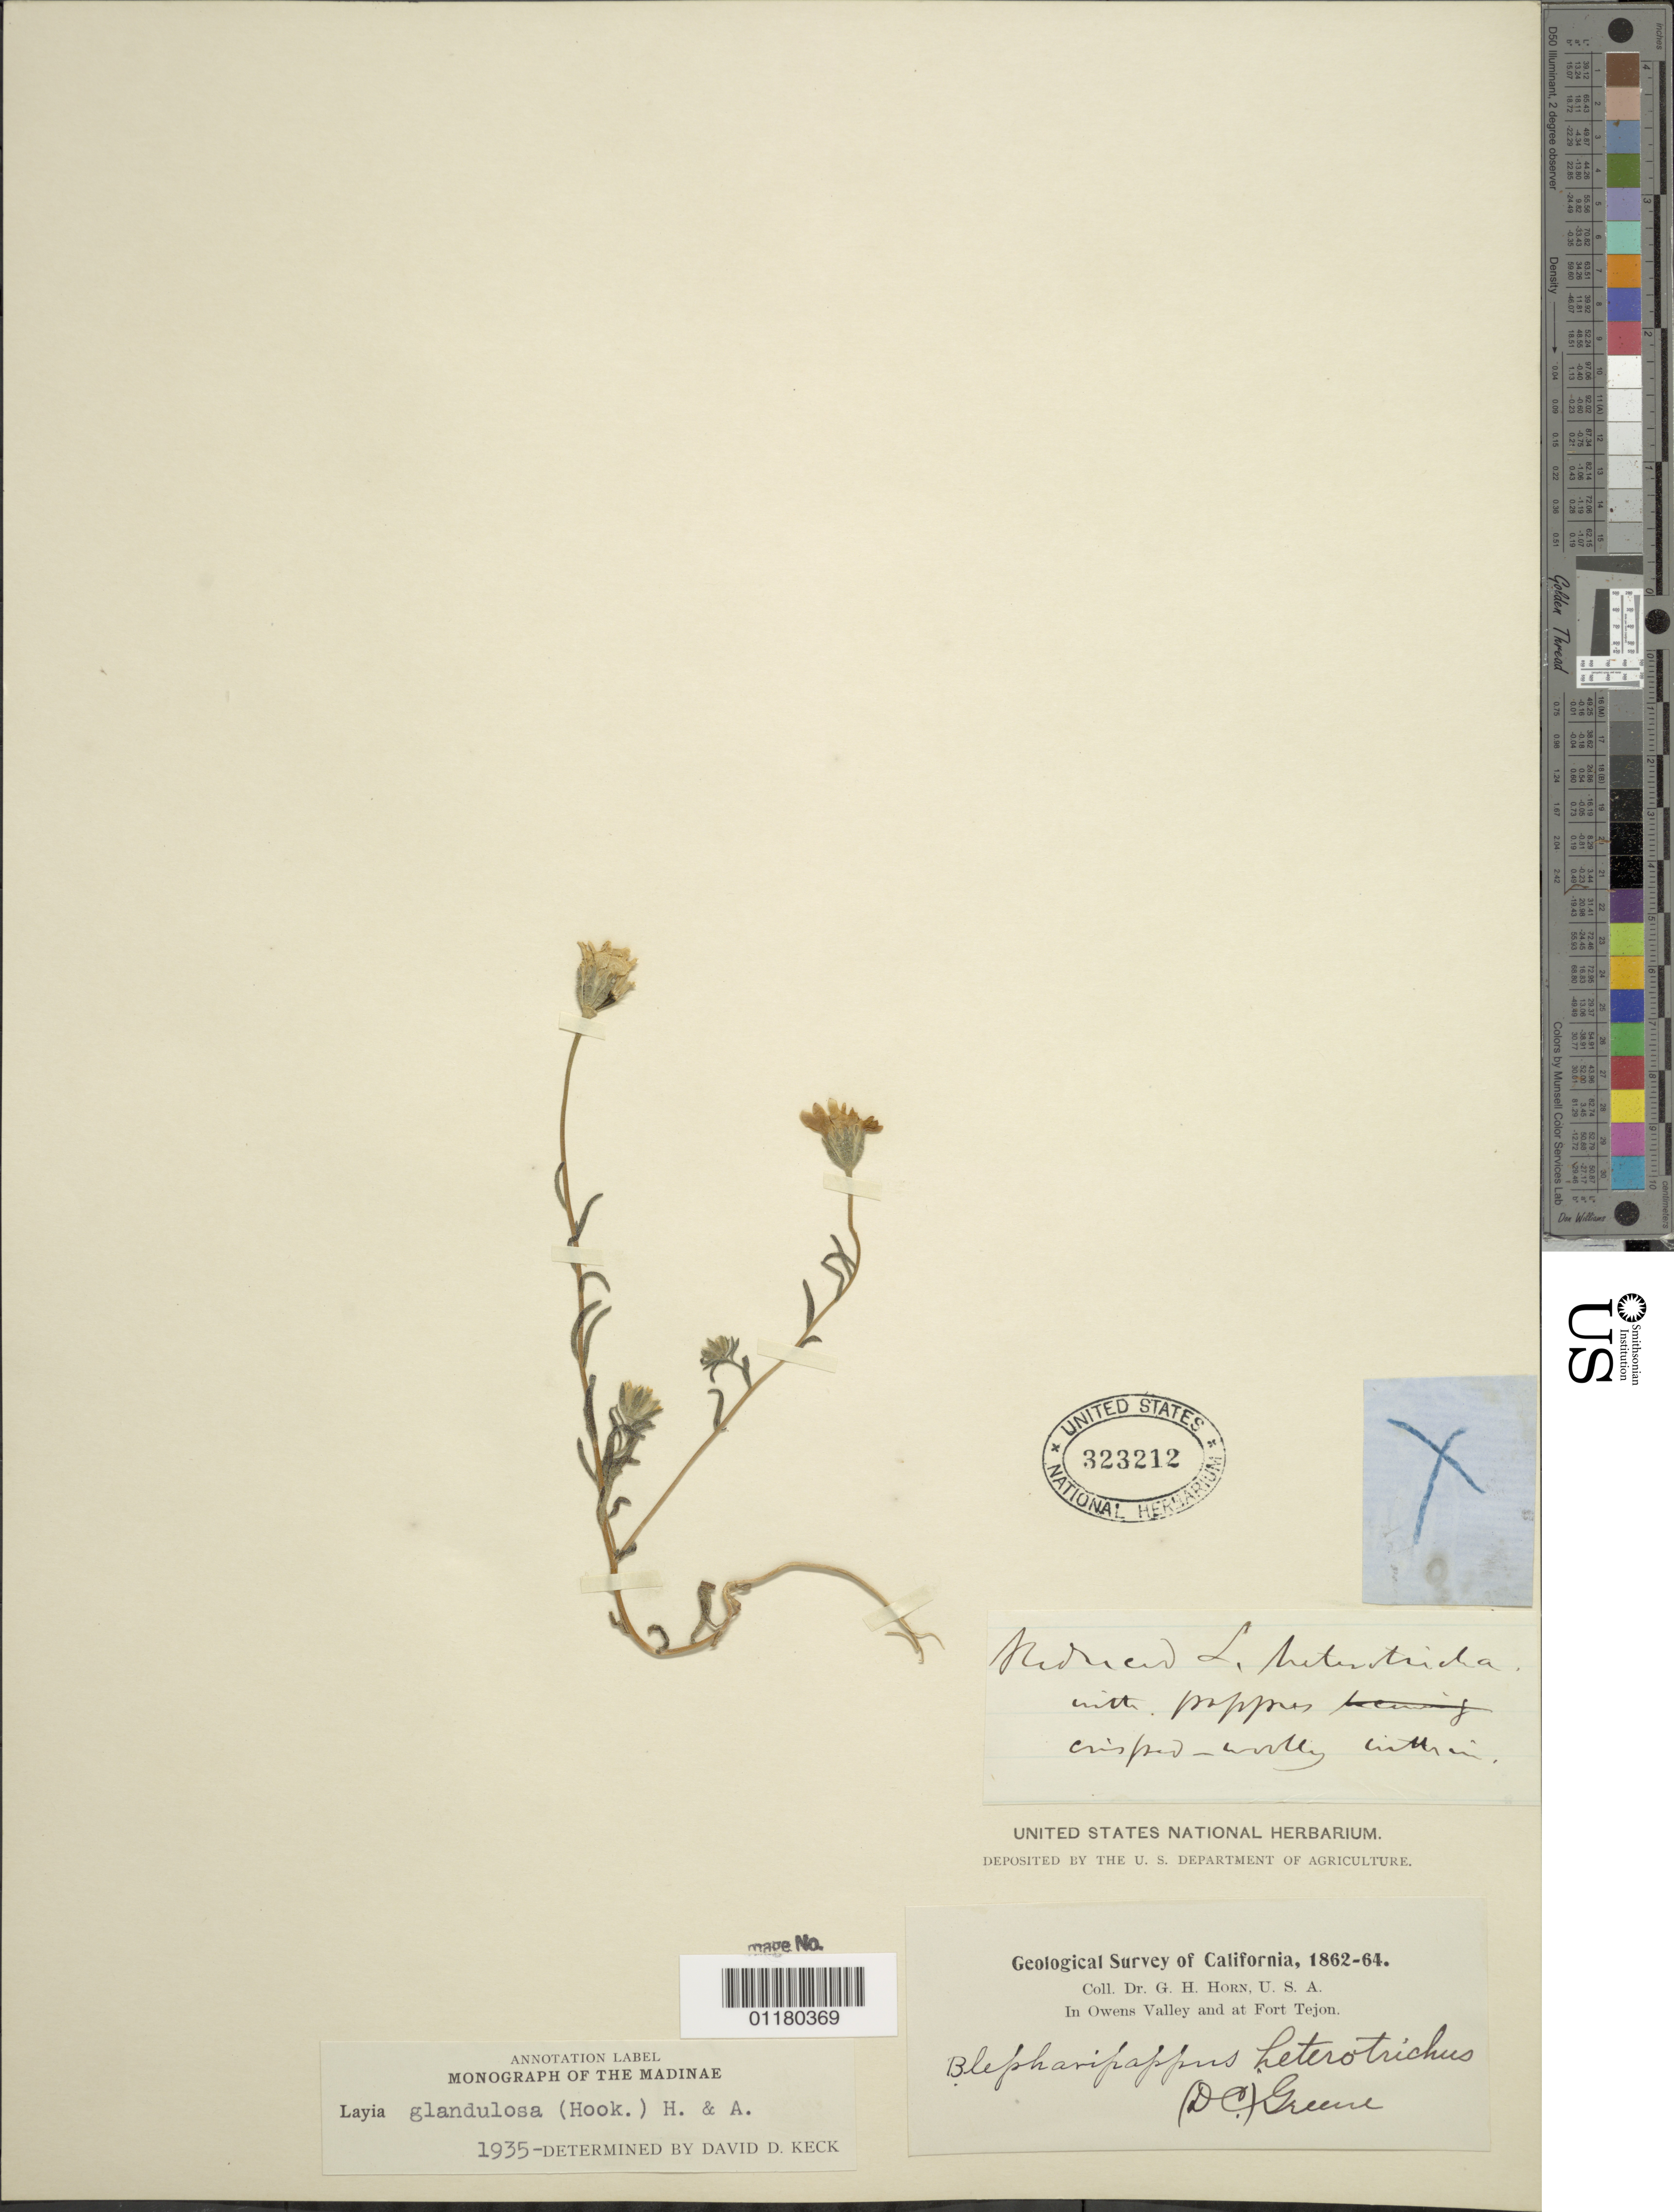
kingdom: Plantae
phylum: Tracheophyta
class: Magnoliopsida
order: Asterales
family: Asteraceae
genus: Layia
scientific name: Layia glandulosa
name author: Hook. & Arn.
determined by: Keck, David D.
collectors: G. Horn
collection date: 1862/1864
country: United States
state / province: California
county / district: Kern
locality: In Owens Valley and at Fort Tejon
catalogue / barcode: US 323212